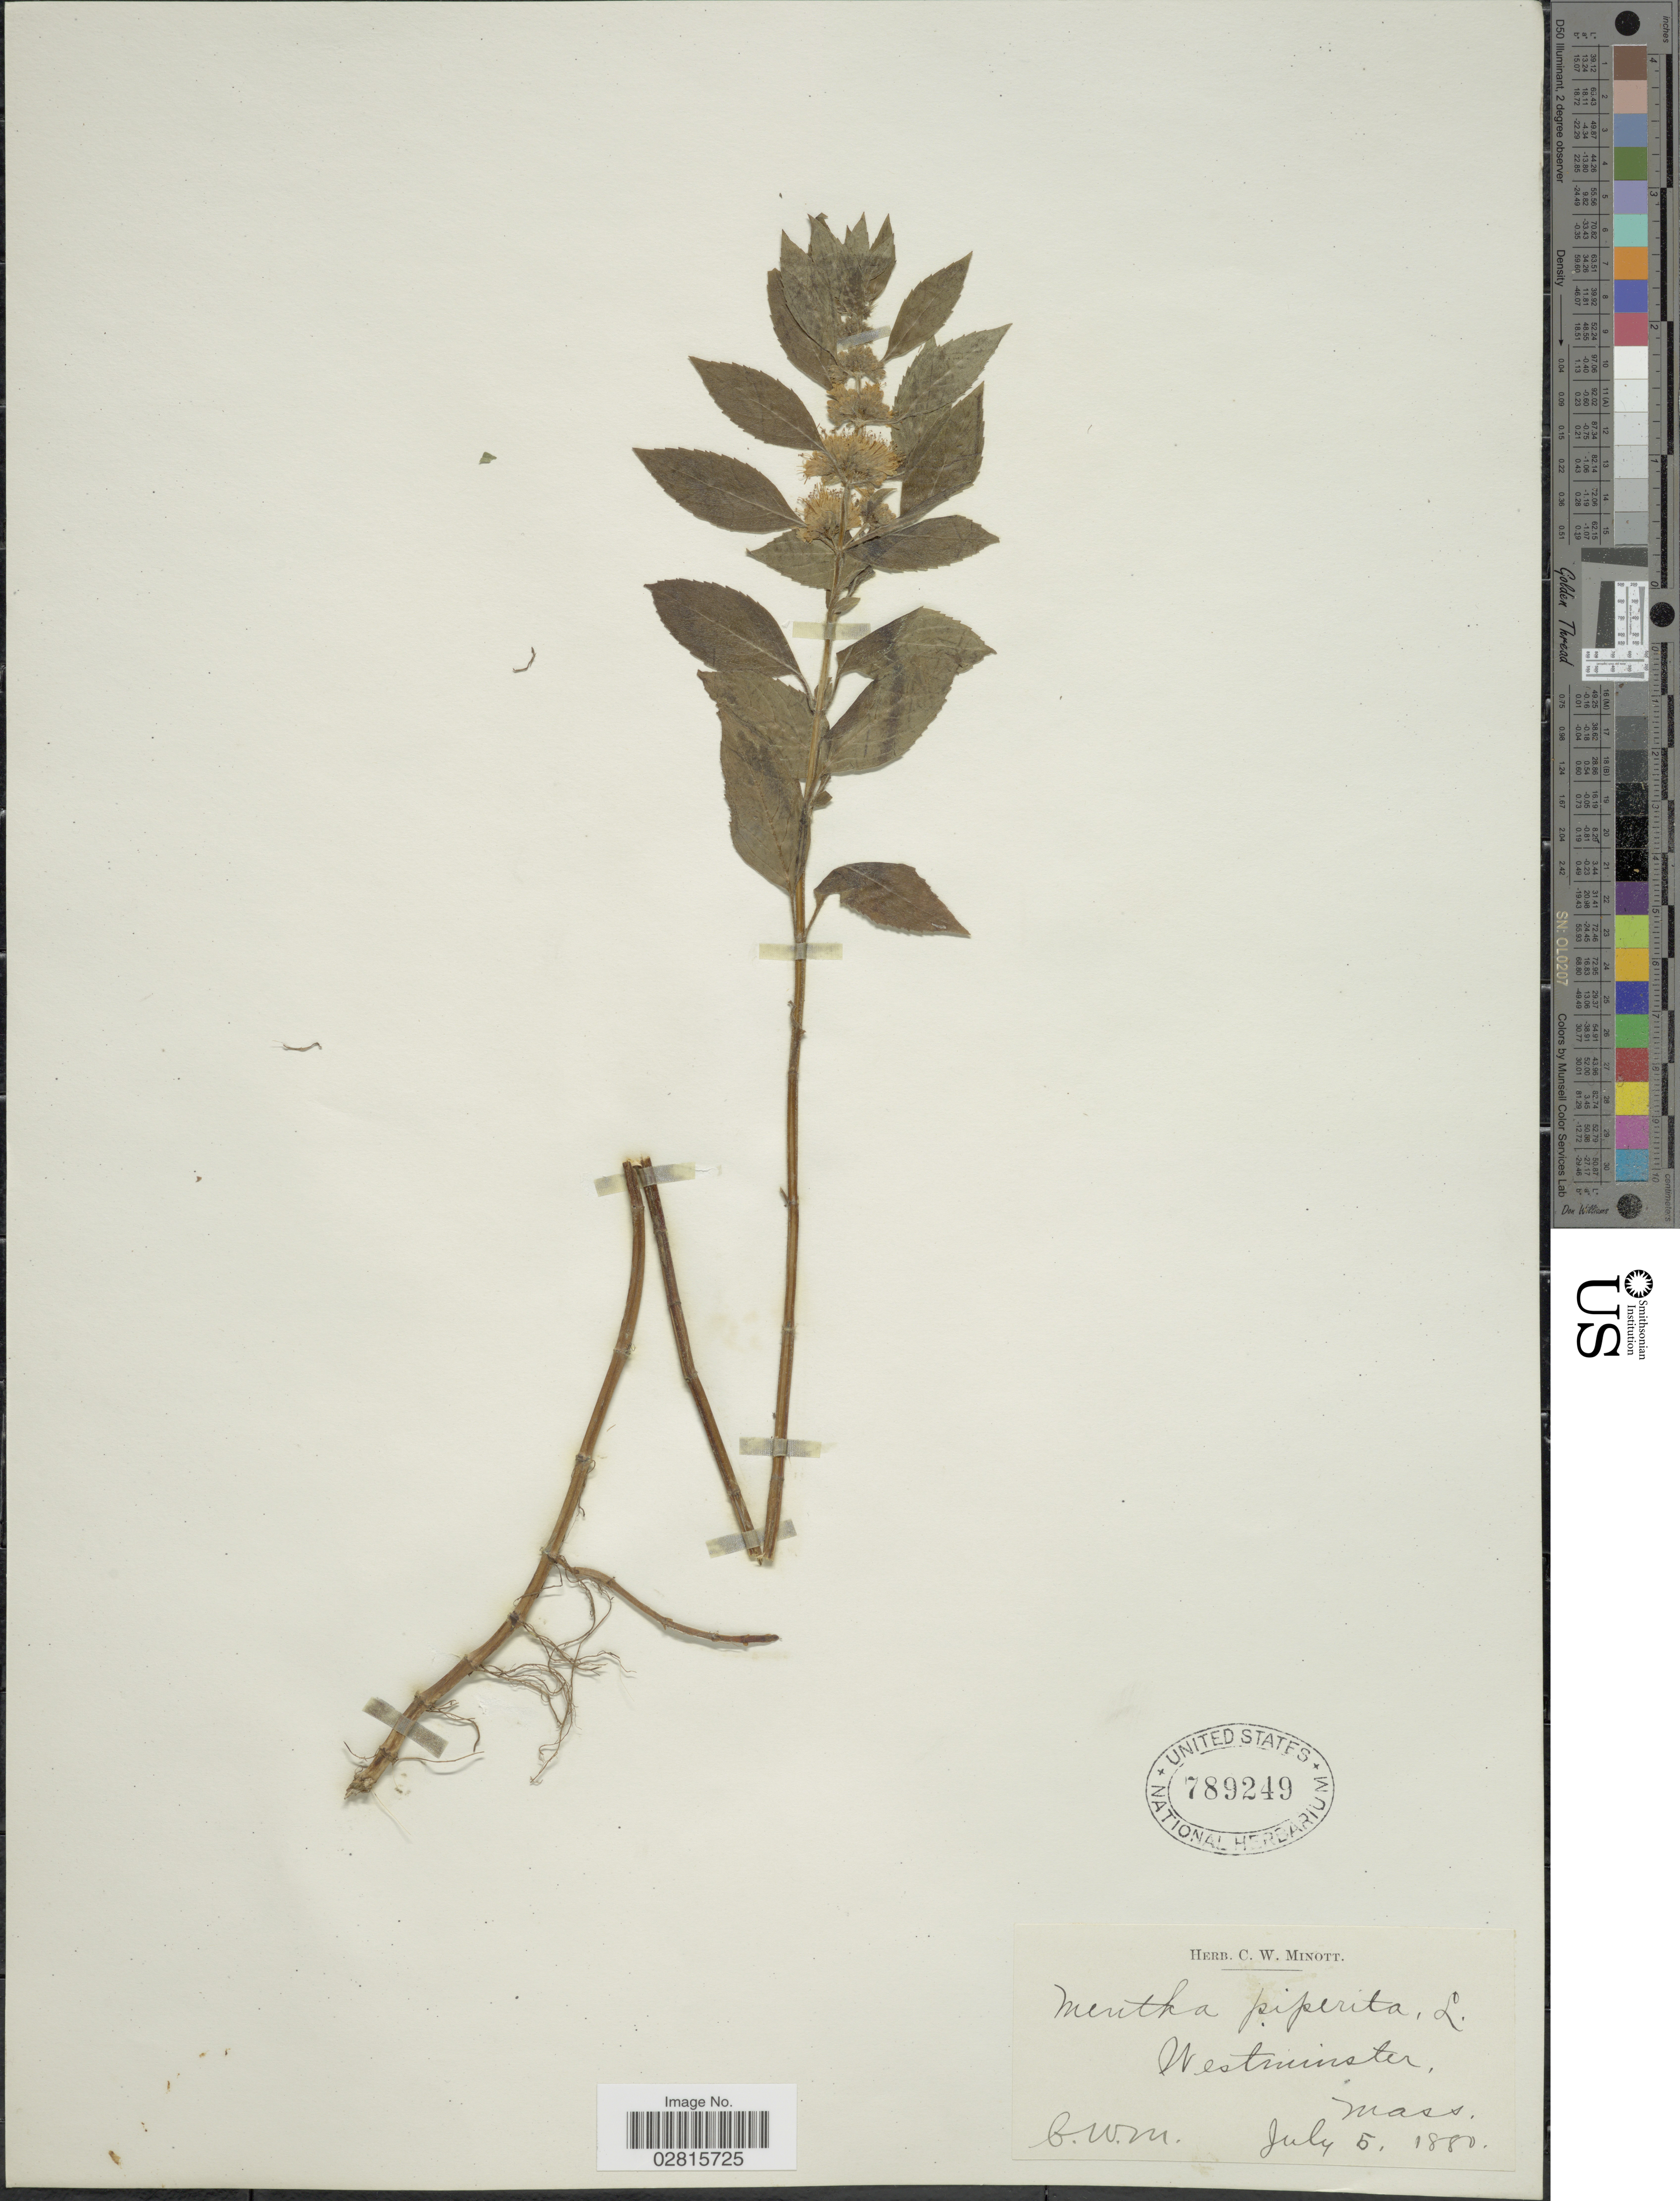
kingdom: Plantae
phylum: Tracheophyta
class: Magnoliopsida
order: Lamiales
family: Lamiaceae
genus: Mentha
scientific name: Mentha x piperita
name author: L.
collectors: C. Minott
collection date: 1880-07-05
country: United States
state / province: Massachusetts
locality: Westminster, Mass.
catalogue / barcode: US 789249